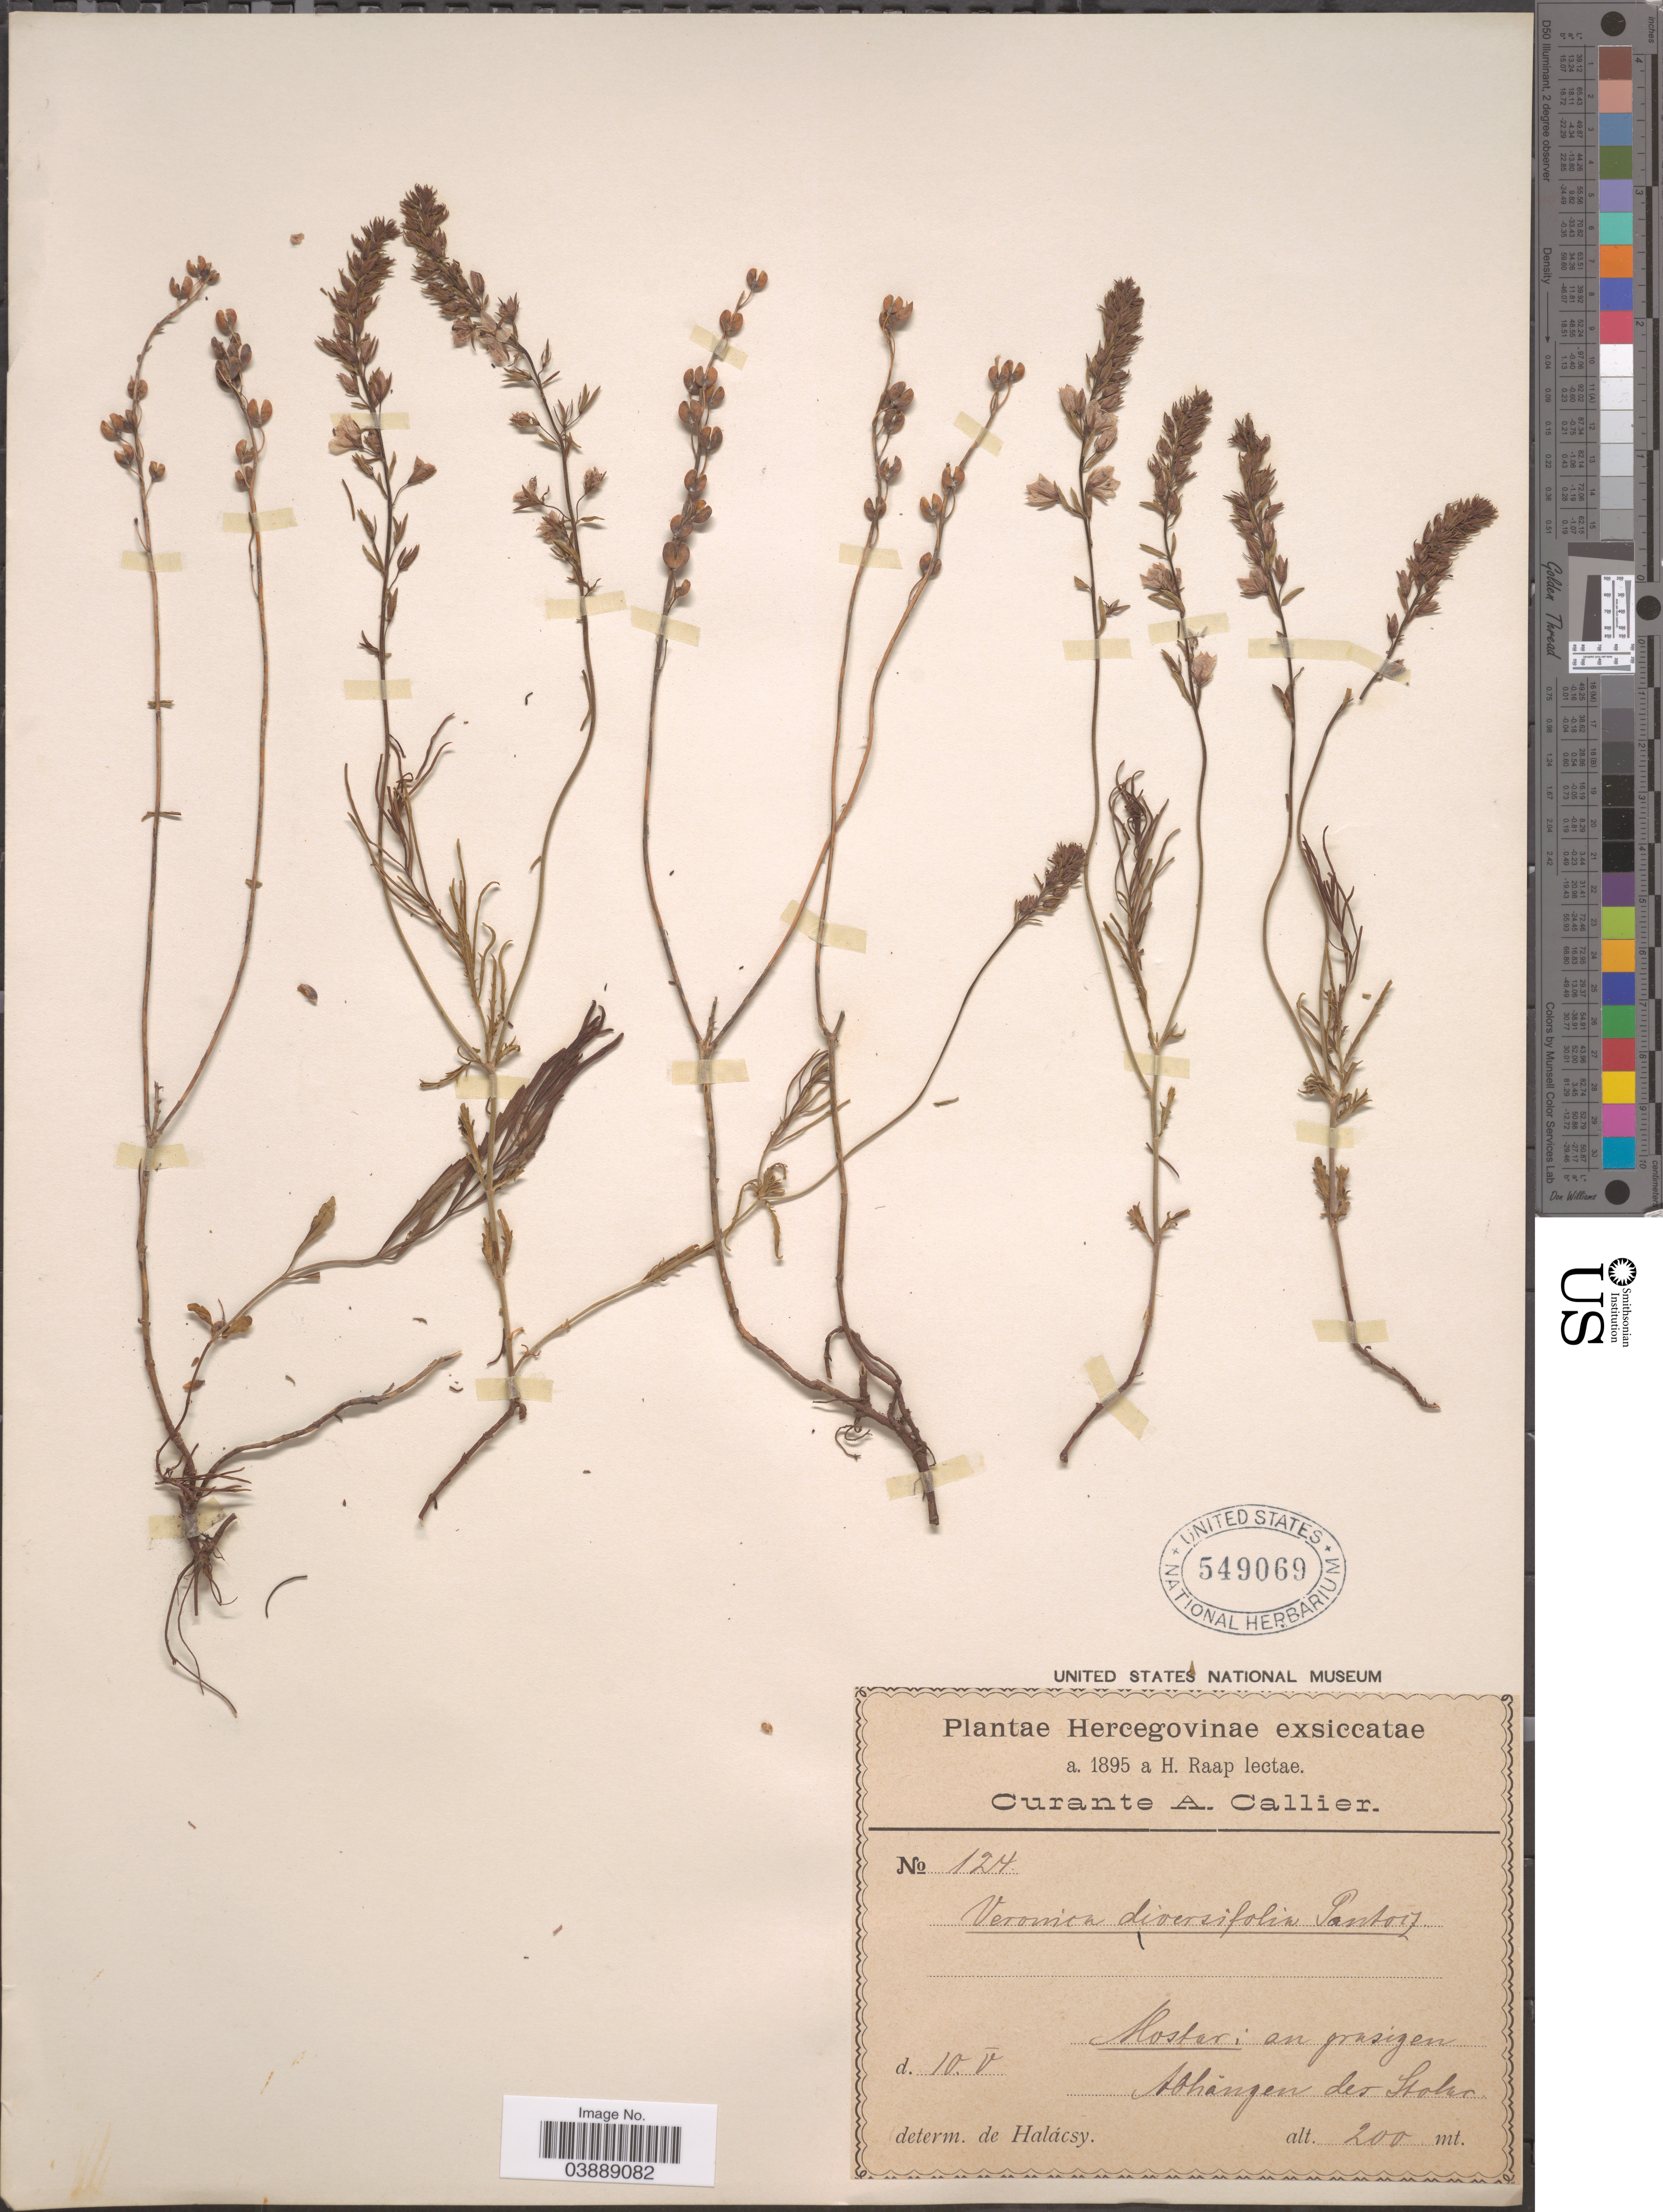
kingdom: Plantae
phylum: Tracheophyta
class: Magnoliopsida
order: Lamiales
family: Plantaginaceae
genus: Veronica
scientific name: Veronica diversifolia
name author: Pant.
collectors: H. Raap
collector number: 124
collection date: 1895-05-10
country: Bosnia and Herzegovina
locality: Hercegovinae. Mostar: an grasigen Abhangen des Hoher.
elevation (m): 200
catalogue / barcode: US 549069